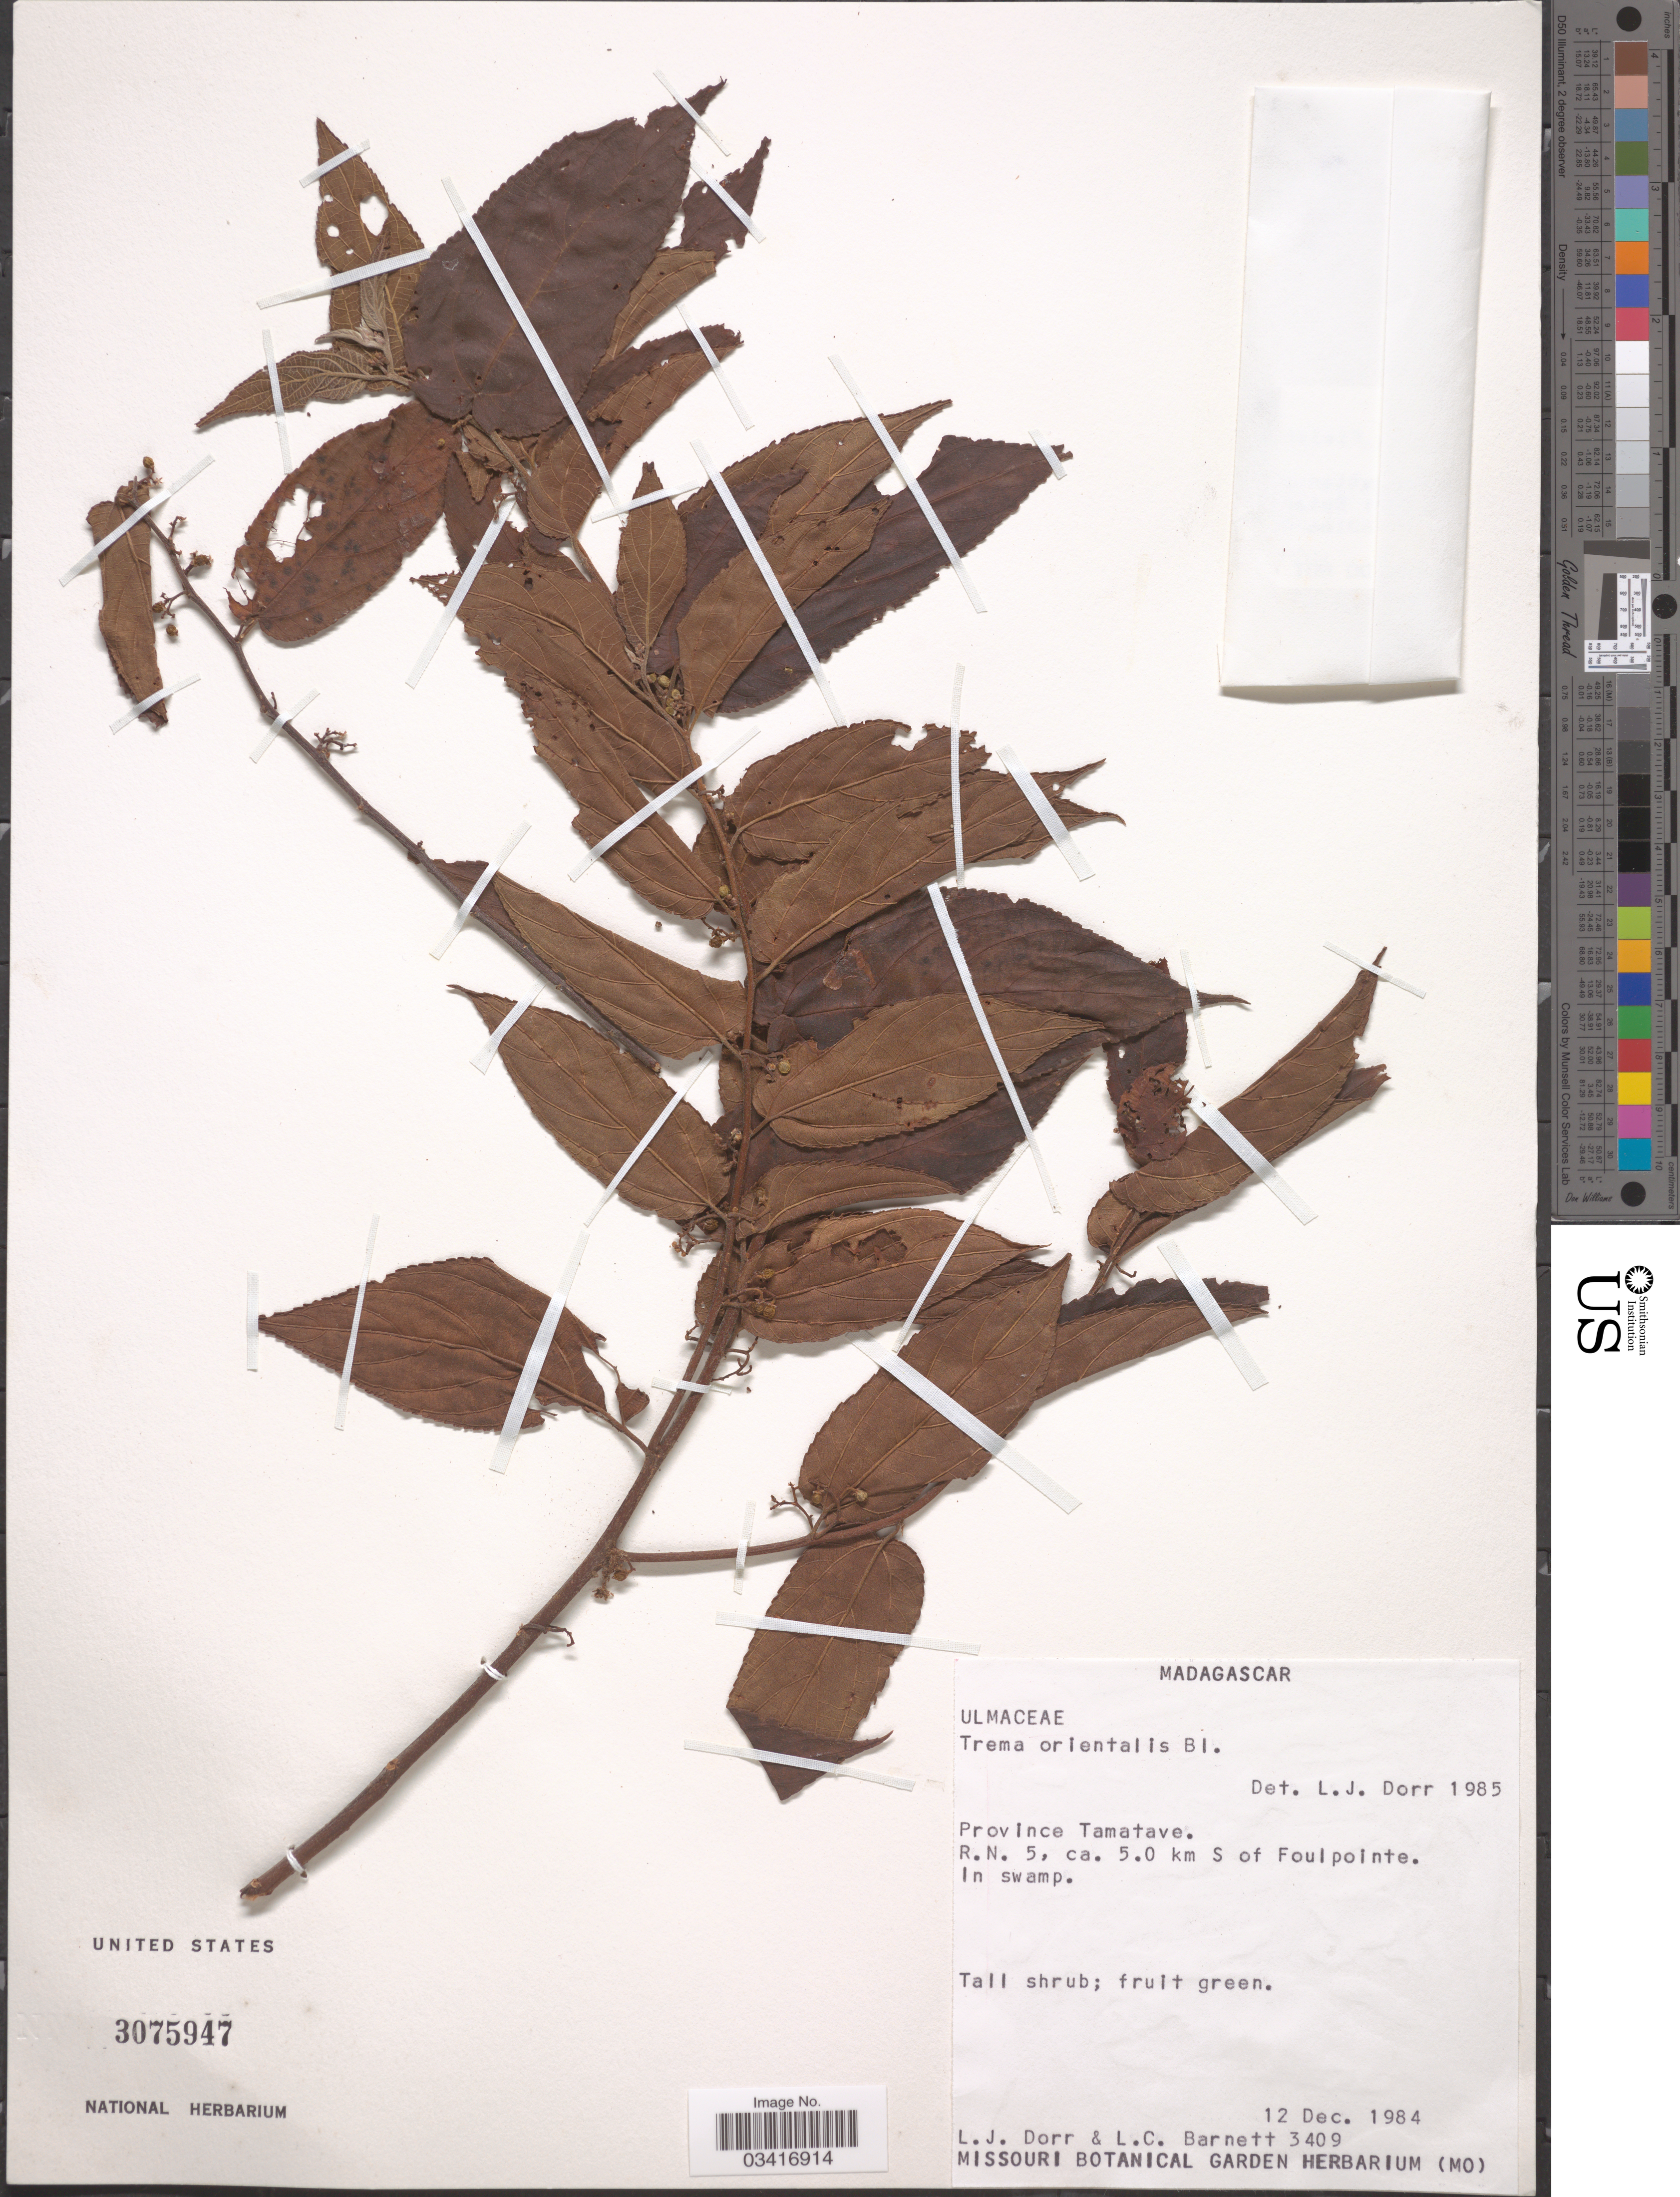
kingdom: Plantae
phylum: Tracheophyta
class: Magnoliopsida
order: Rosales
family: Cannabaceae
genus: Trema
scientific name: Trema orientale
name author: (L.) Blume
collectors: L. J. Dorr & L. C. Barnett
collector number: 3409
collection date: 1984-12-12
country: Madagascar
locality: Province Tamatave. R.N. 5, ca. 5.0 km S of Foulpointe. In swamp.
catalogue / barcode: US 3075947